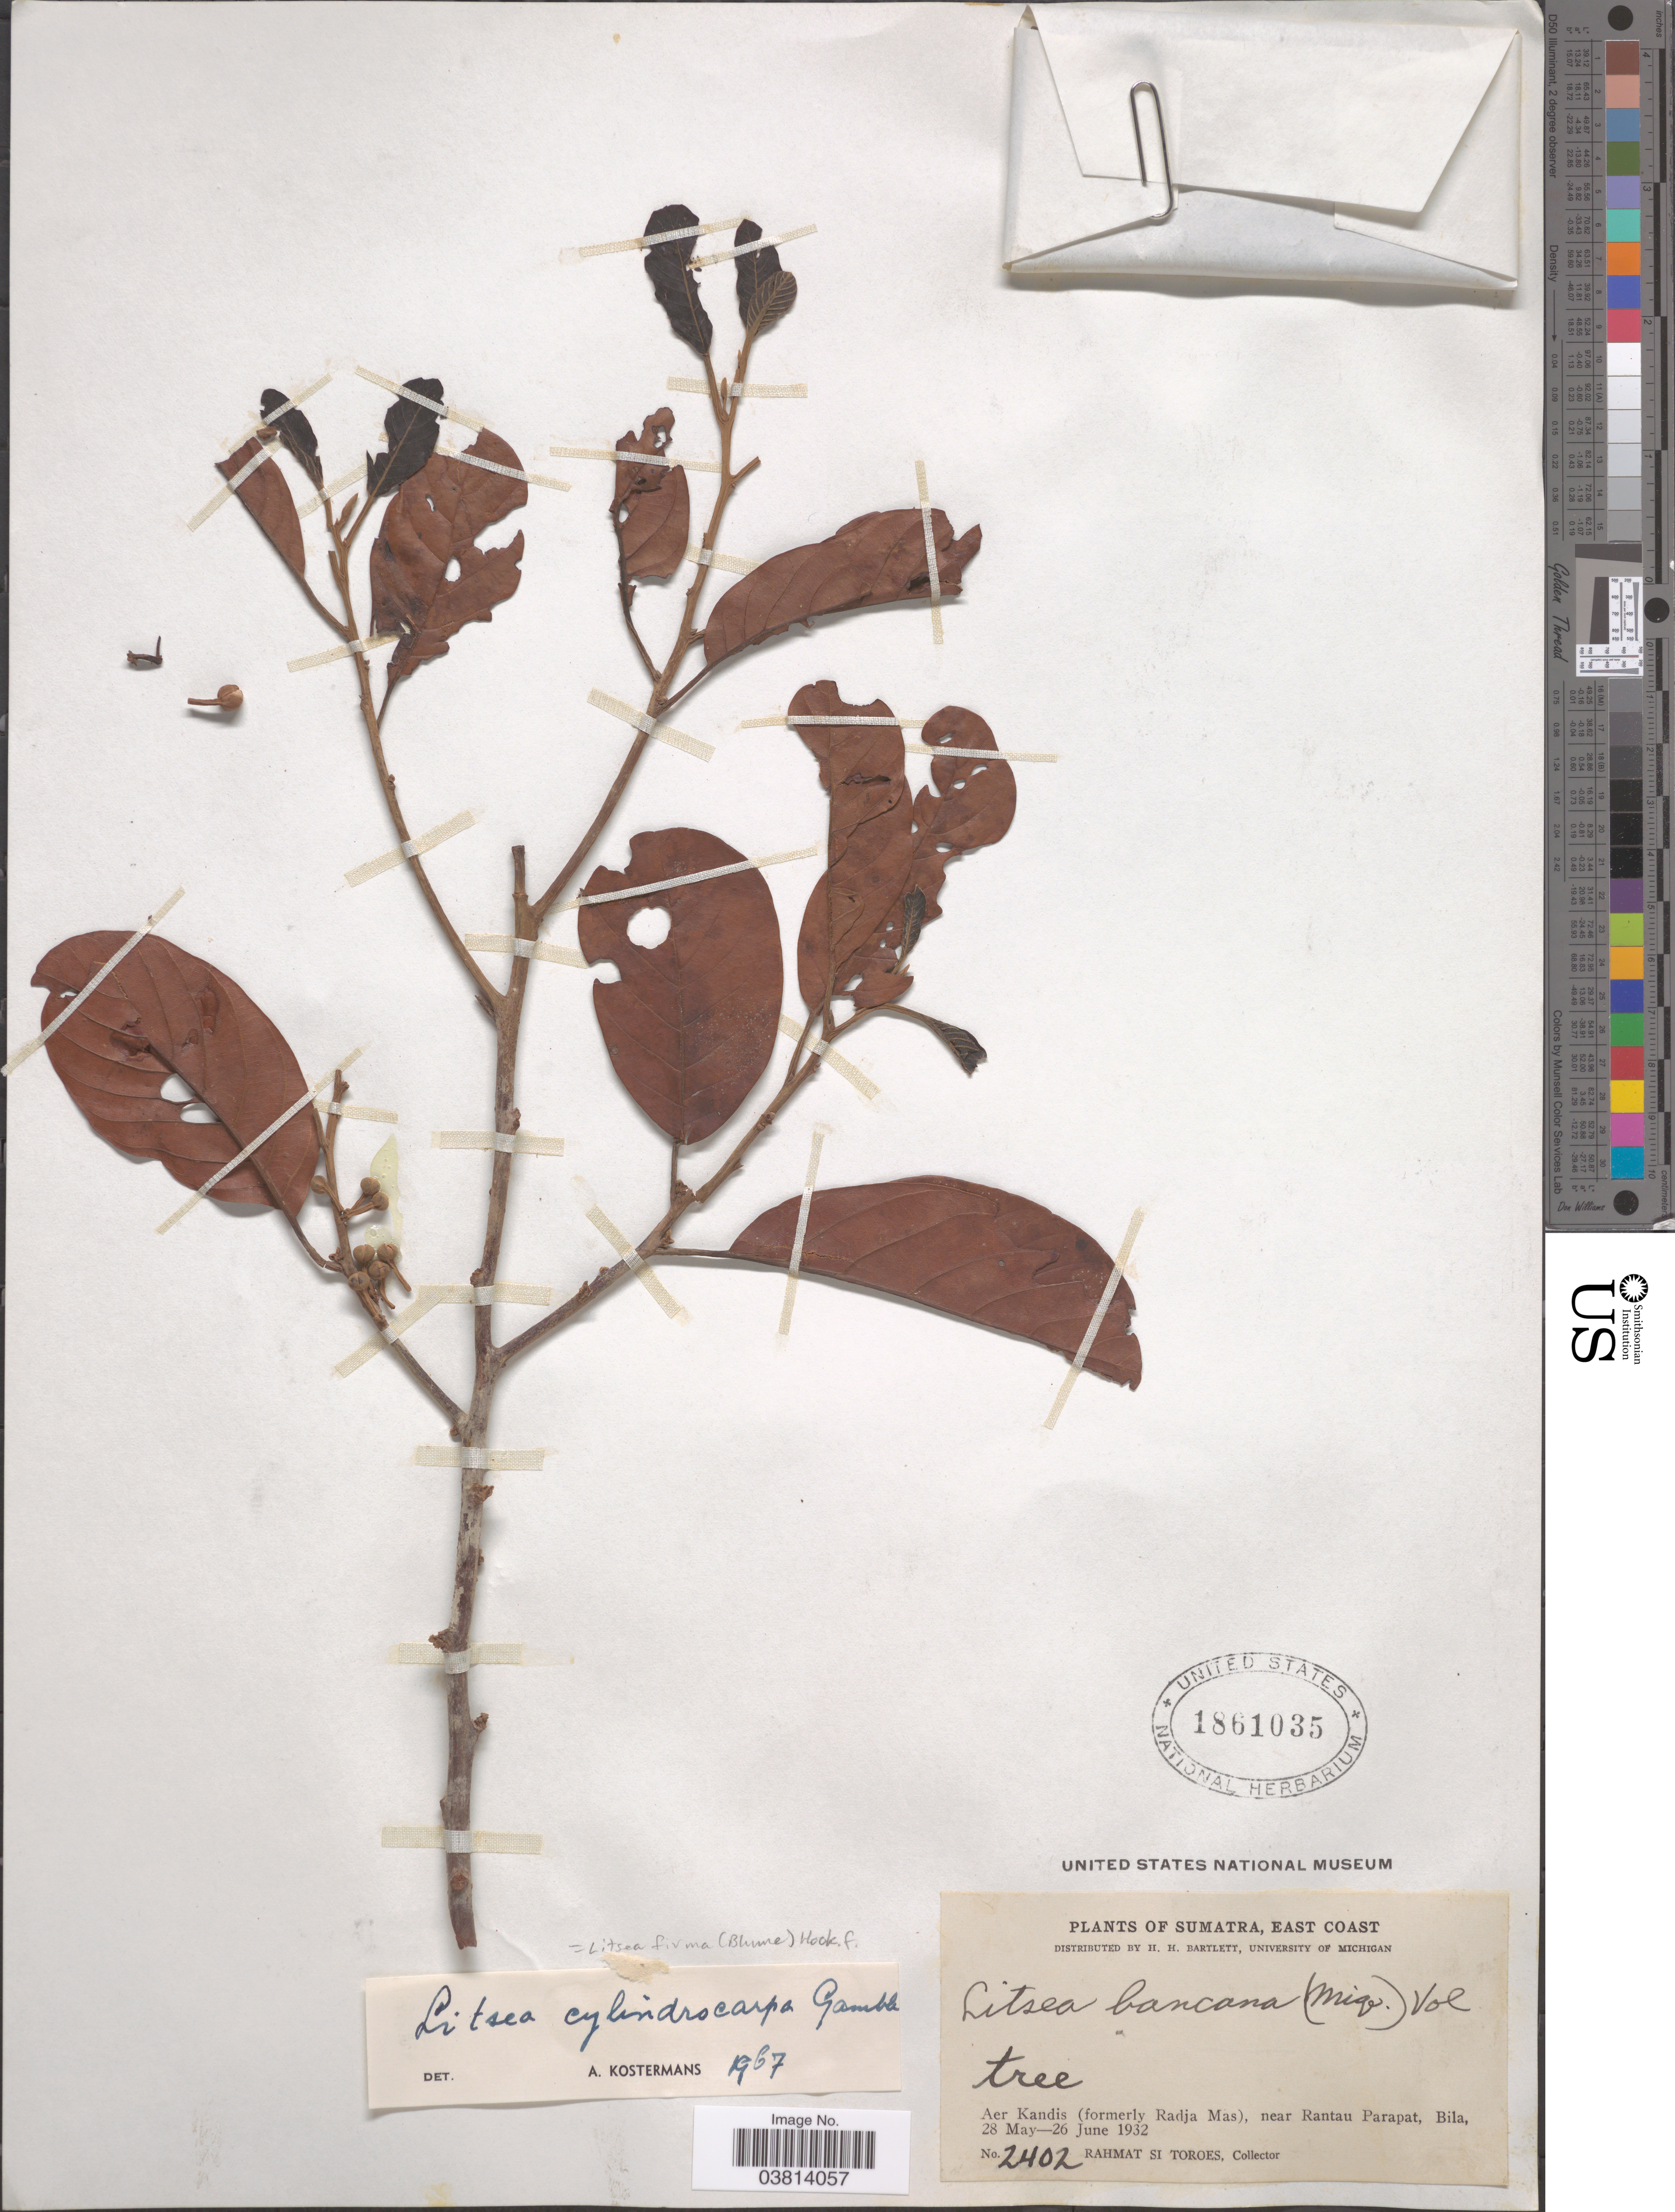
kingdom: Plantae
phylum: Tracheophyta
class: Magnoliopsida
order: Laurales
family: Lauraceae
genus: Litsea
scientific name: Litsea firma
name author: (Blume) Hook. f.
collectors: Rahmat Si Boeea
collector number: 2402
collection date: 1932-05-28/1932-06-26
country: Indonesia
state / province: Sumatra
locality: East Coast. Aer Kandis (formerly Radja Mas), near Rantau Parapat, Bila.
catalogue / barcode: US 1861035